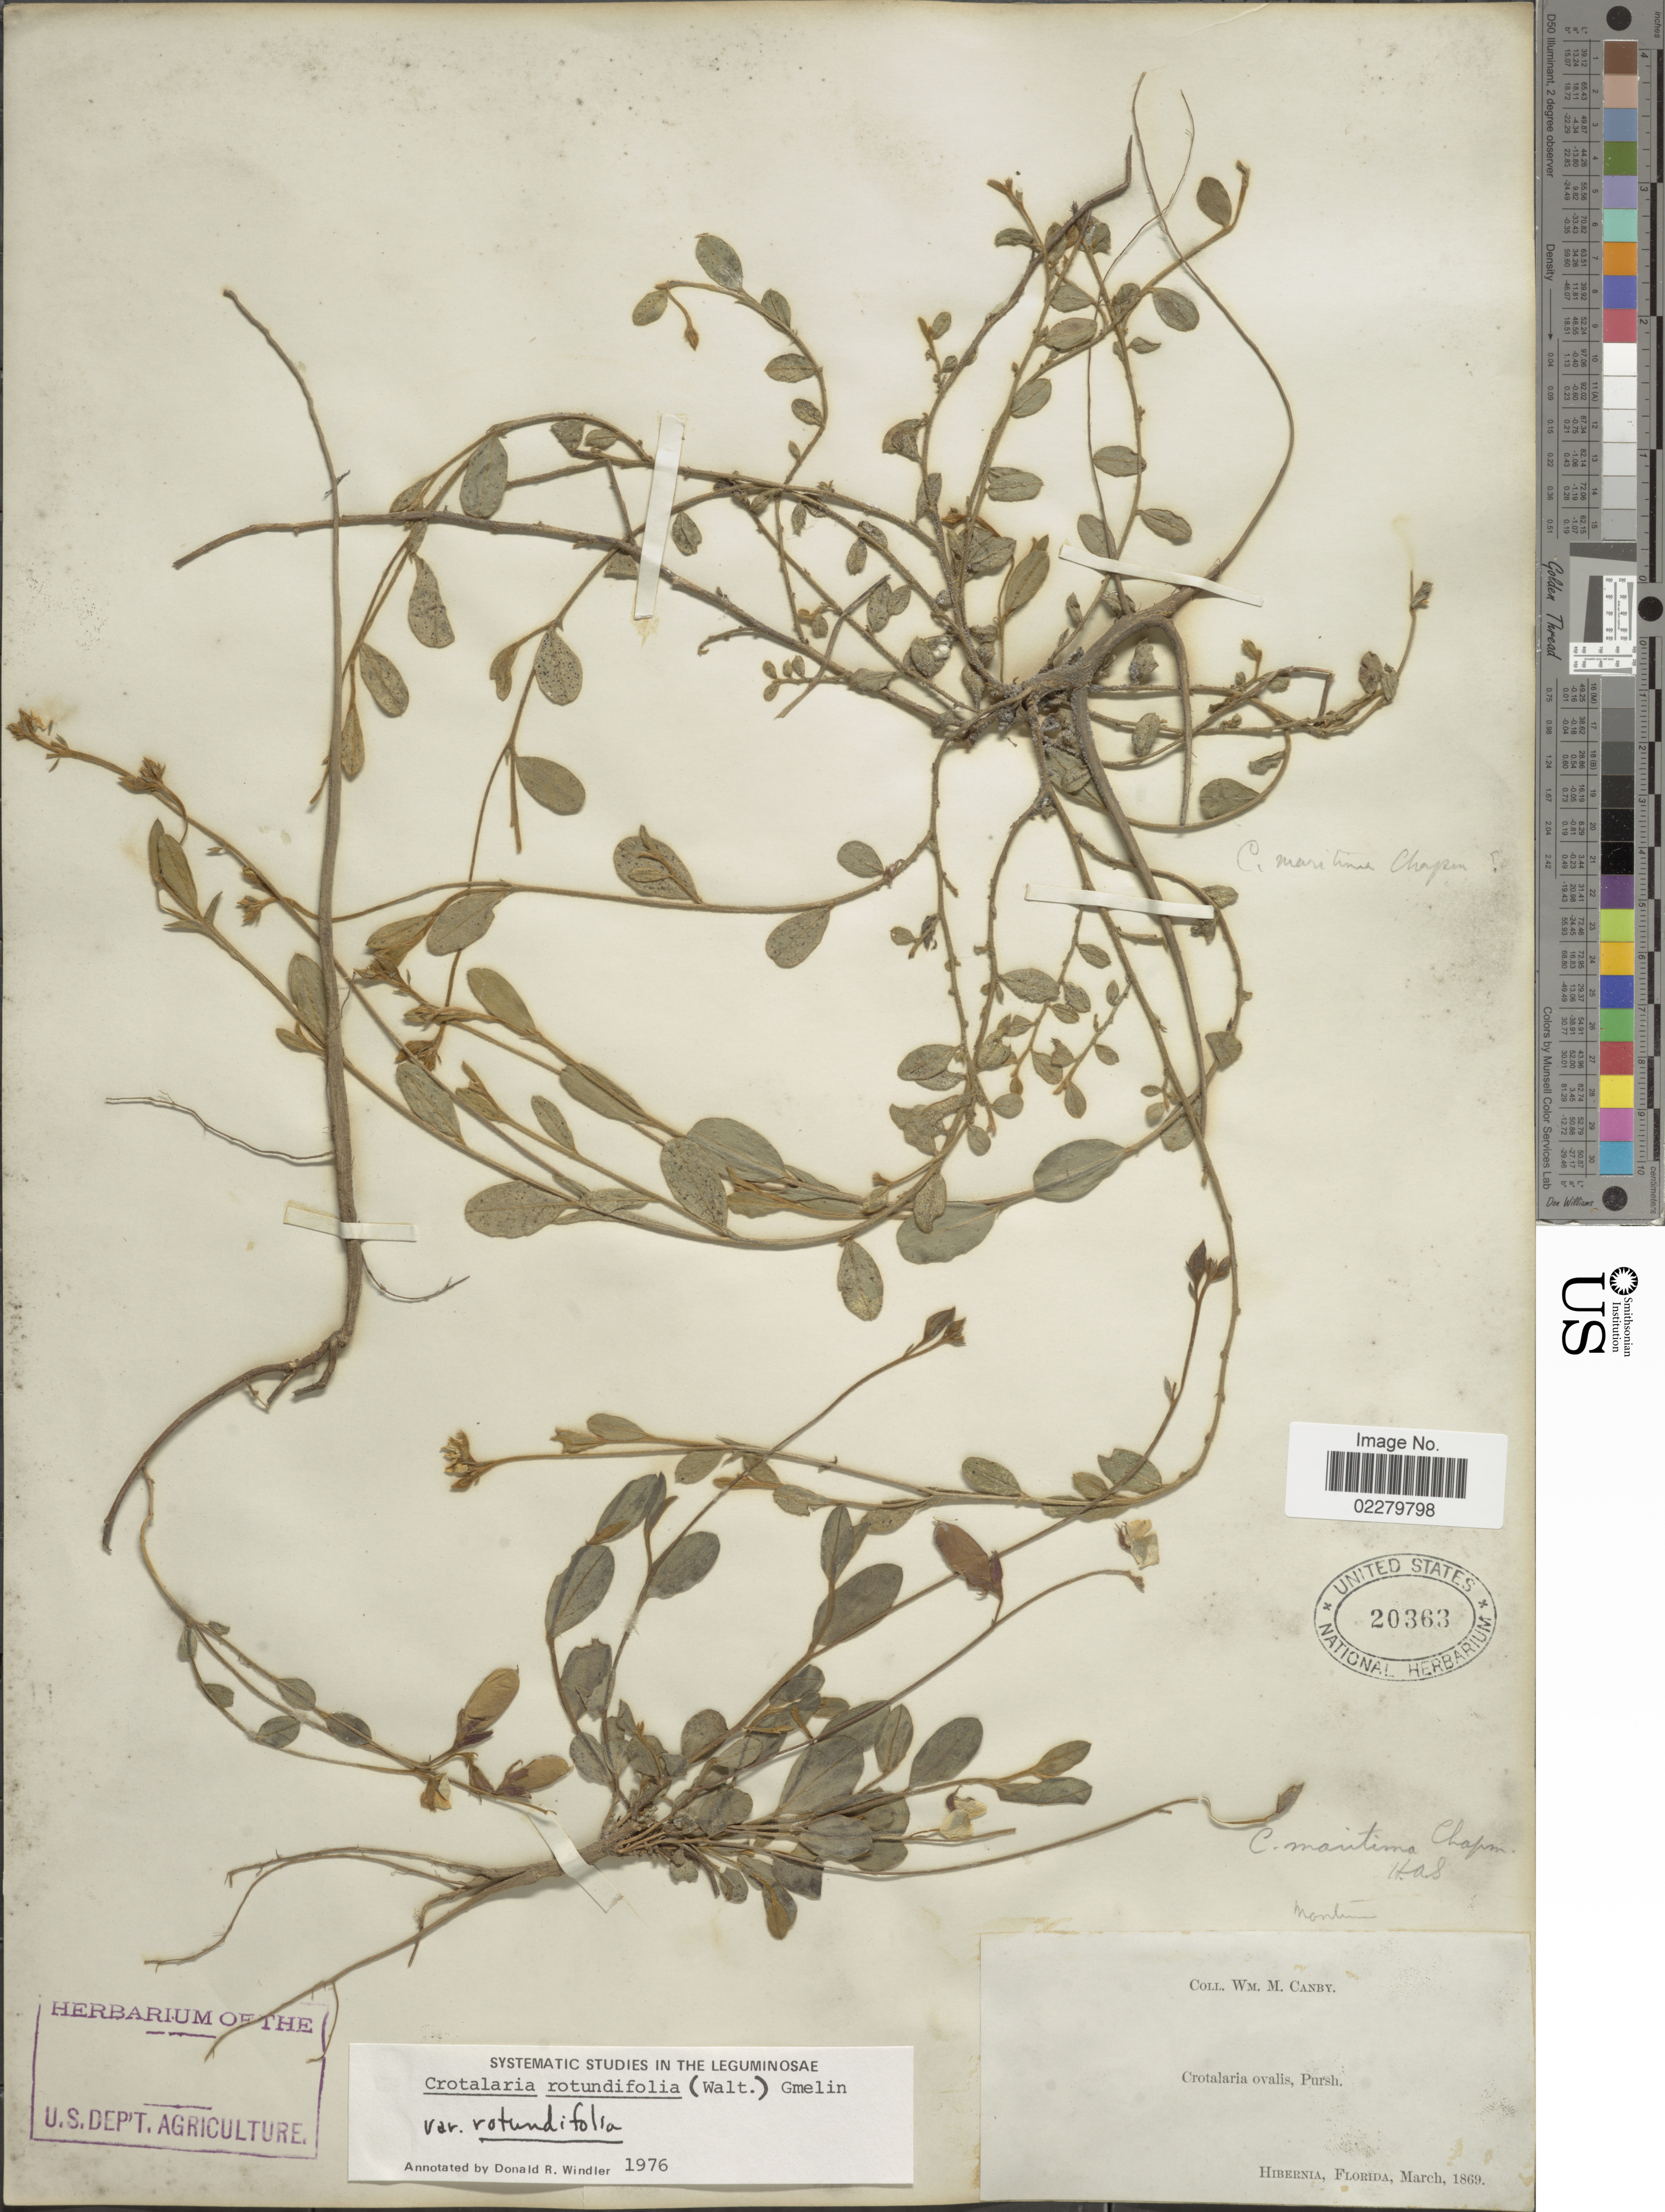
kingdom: Plantae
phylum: Tracheophyta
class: Magnoliopsida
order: Fabales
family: Fabaceae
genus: Crotalaria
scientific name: Crotalaria rotundifolia var. rotundifolia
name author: (Walter) J.F. Gmel.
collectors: W. M. Canby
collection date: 1869-03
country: United States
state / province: Florida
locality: Hibernia, Florida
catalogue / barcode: US 20363